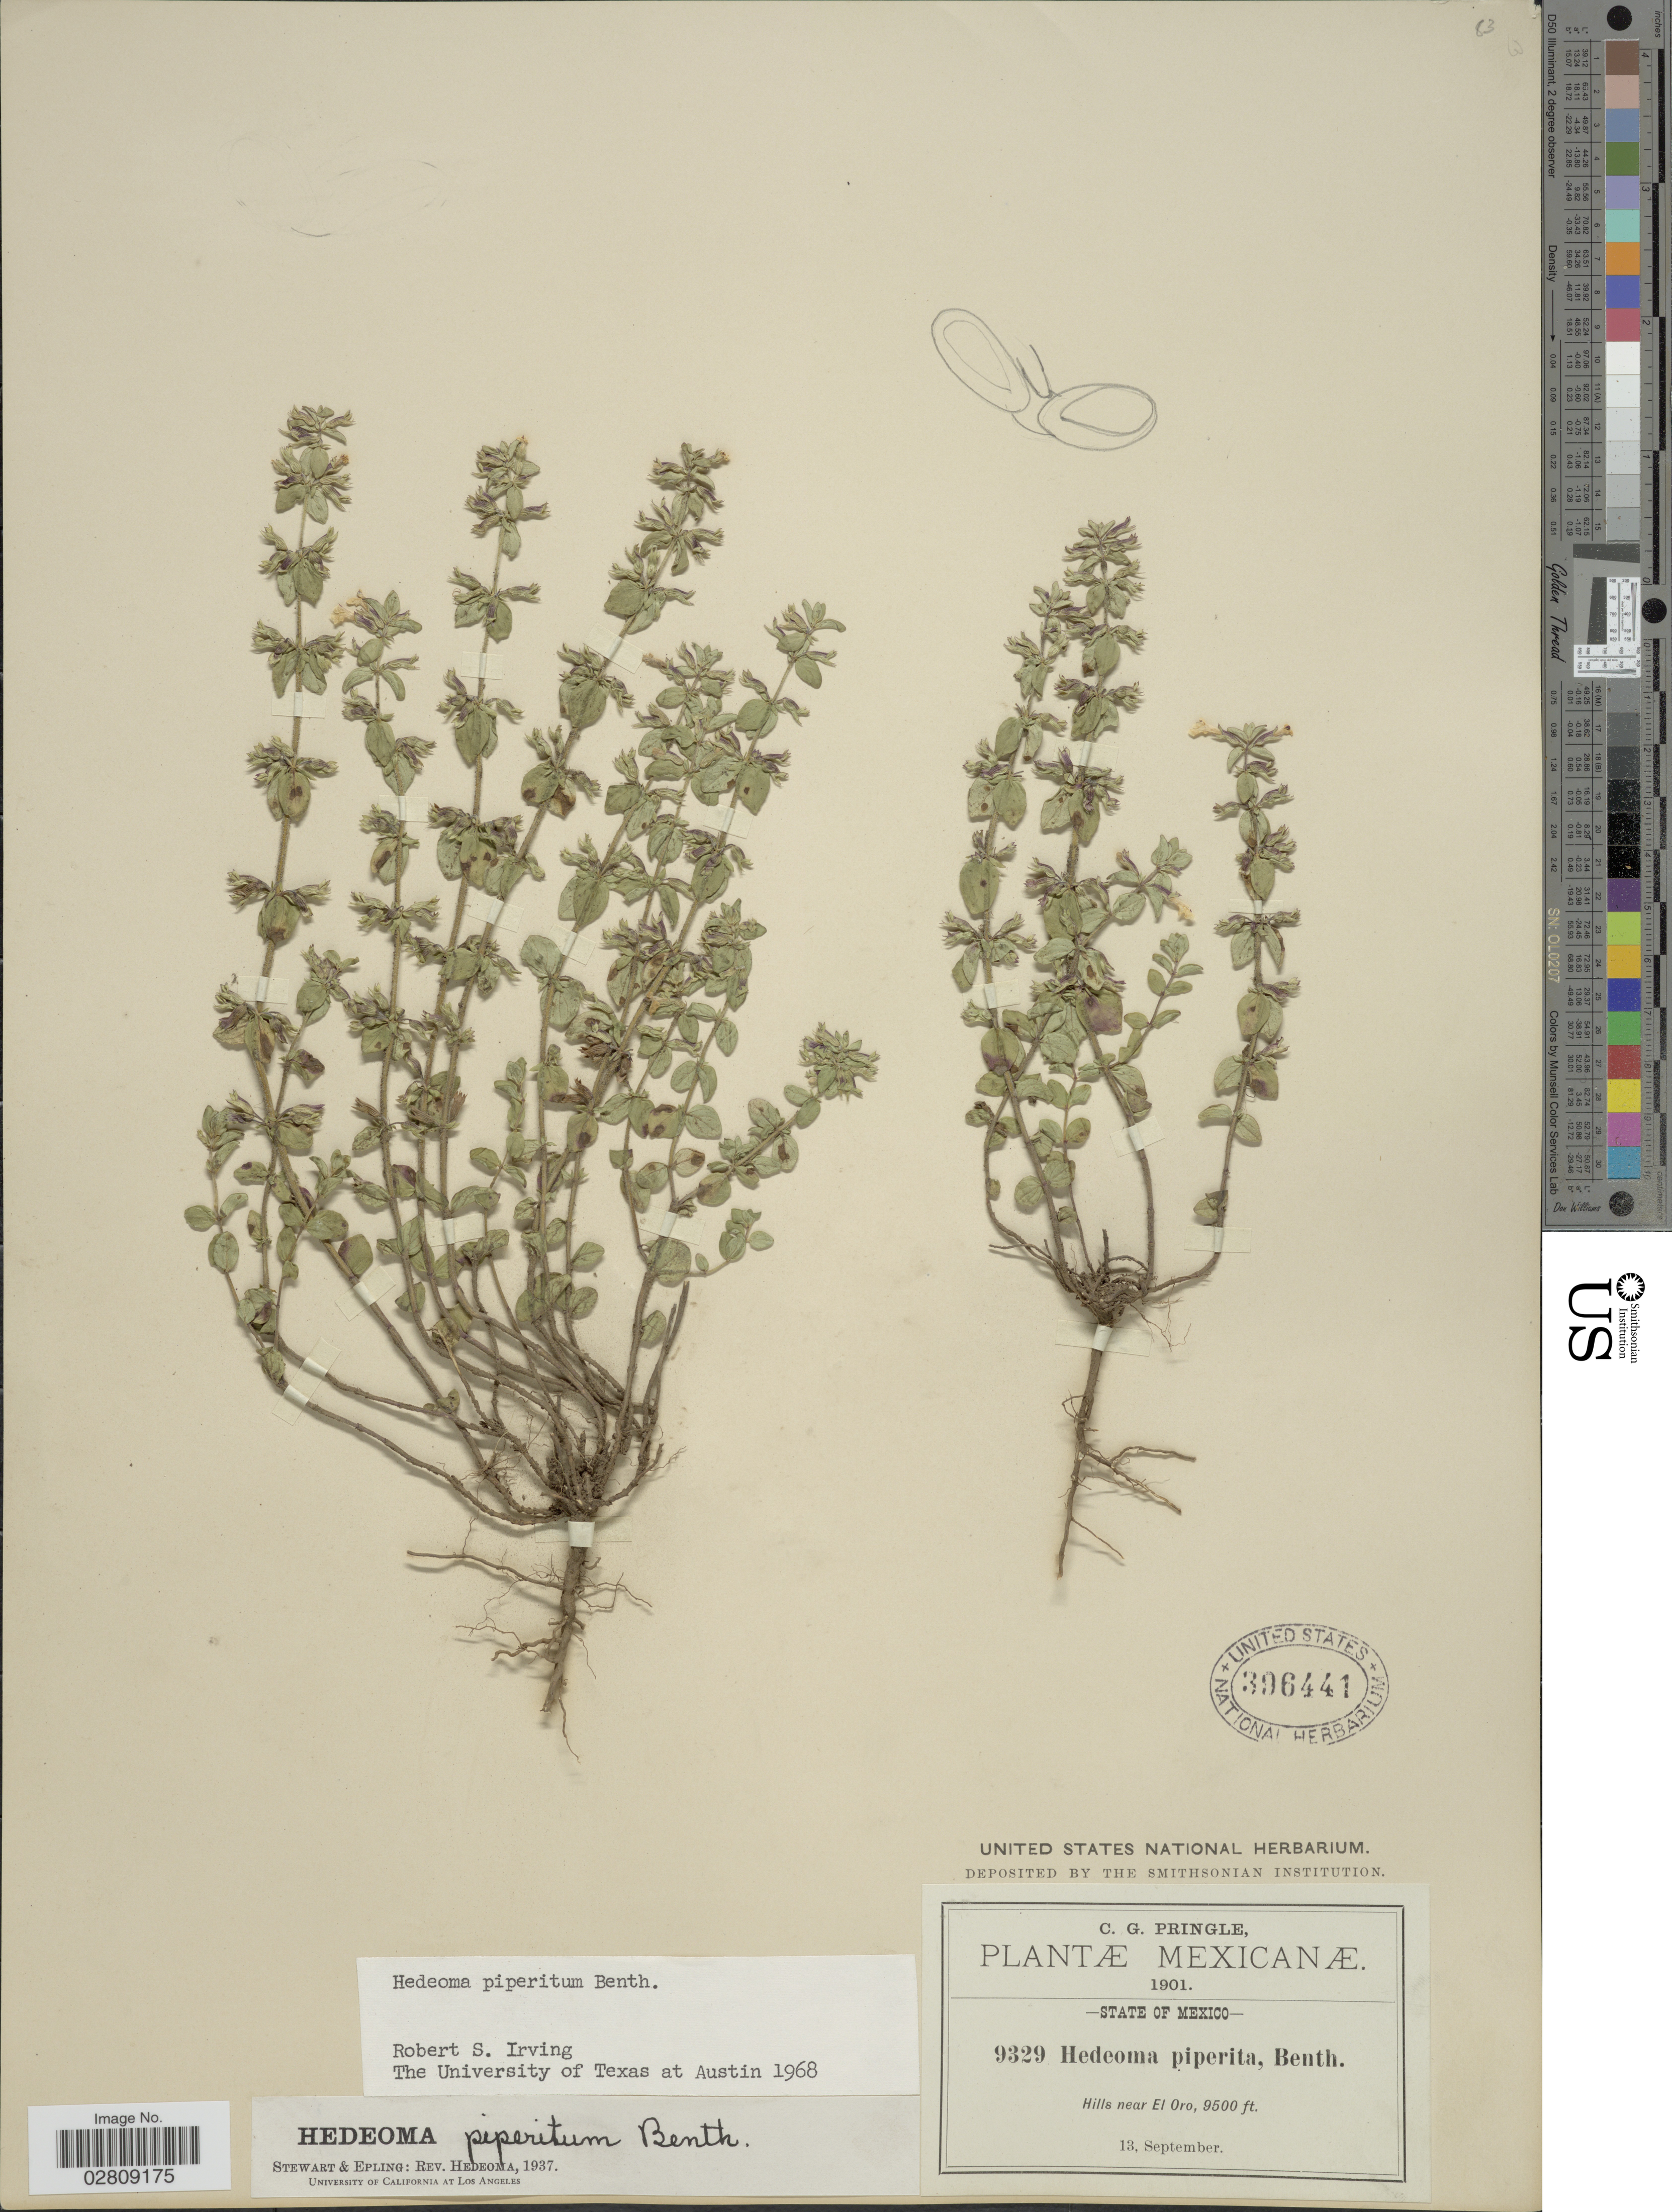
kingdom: Plantae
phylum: Tracheophyta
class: Magnoliopsida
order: Lamiales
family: Lamiaceae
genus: Hedeoma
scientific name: Hedeoma piperita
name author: Benth.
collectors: C. G. Pringle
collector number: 9329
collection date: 1901-09-13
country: Mexico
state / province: México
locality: Hills near El Oro.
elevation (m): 2896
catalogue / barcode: US 396441